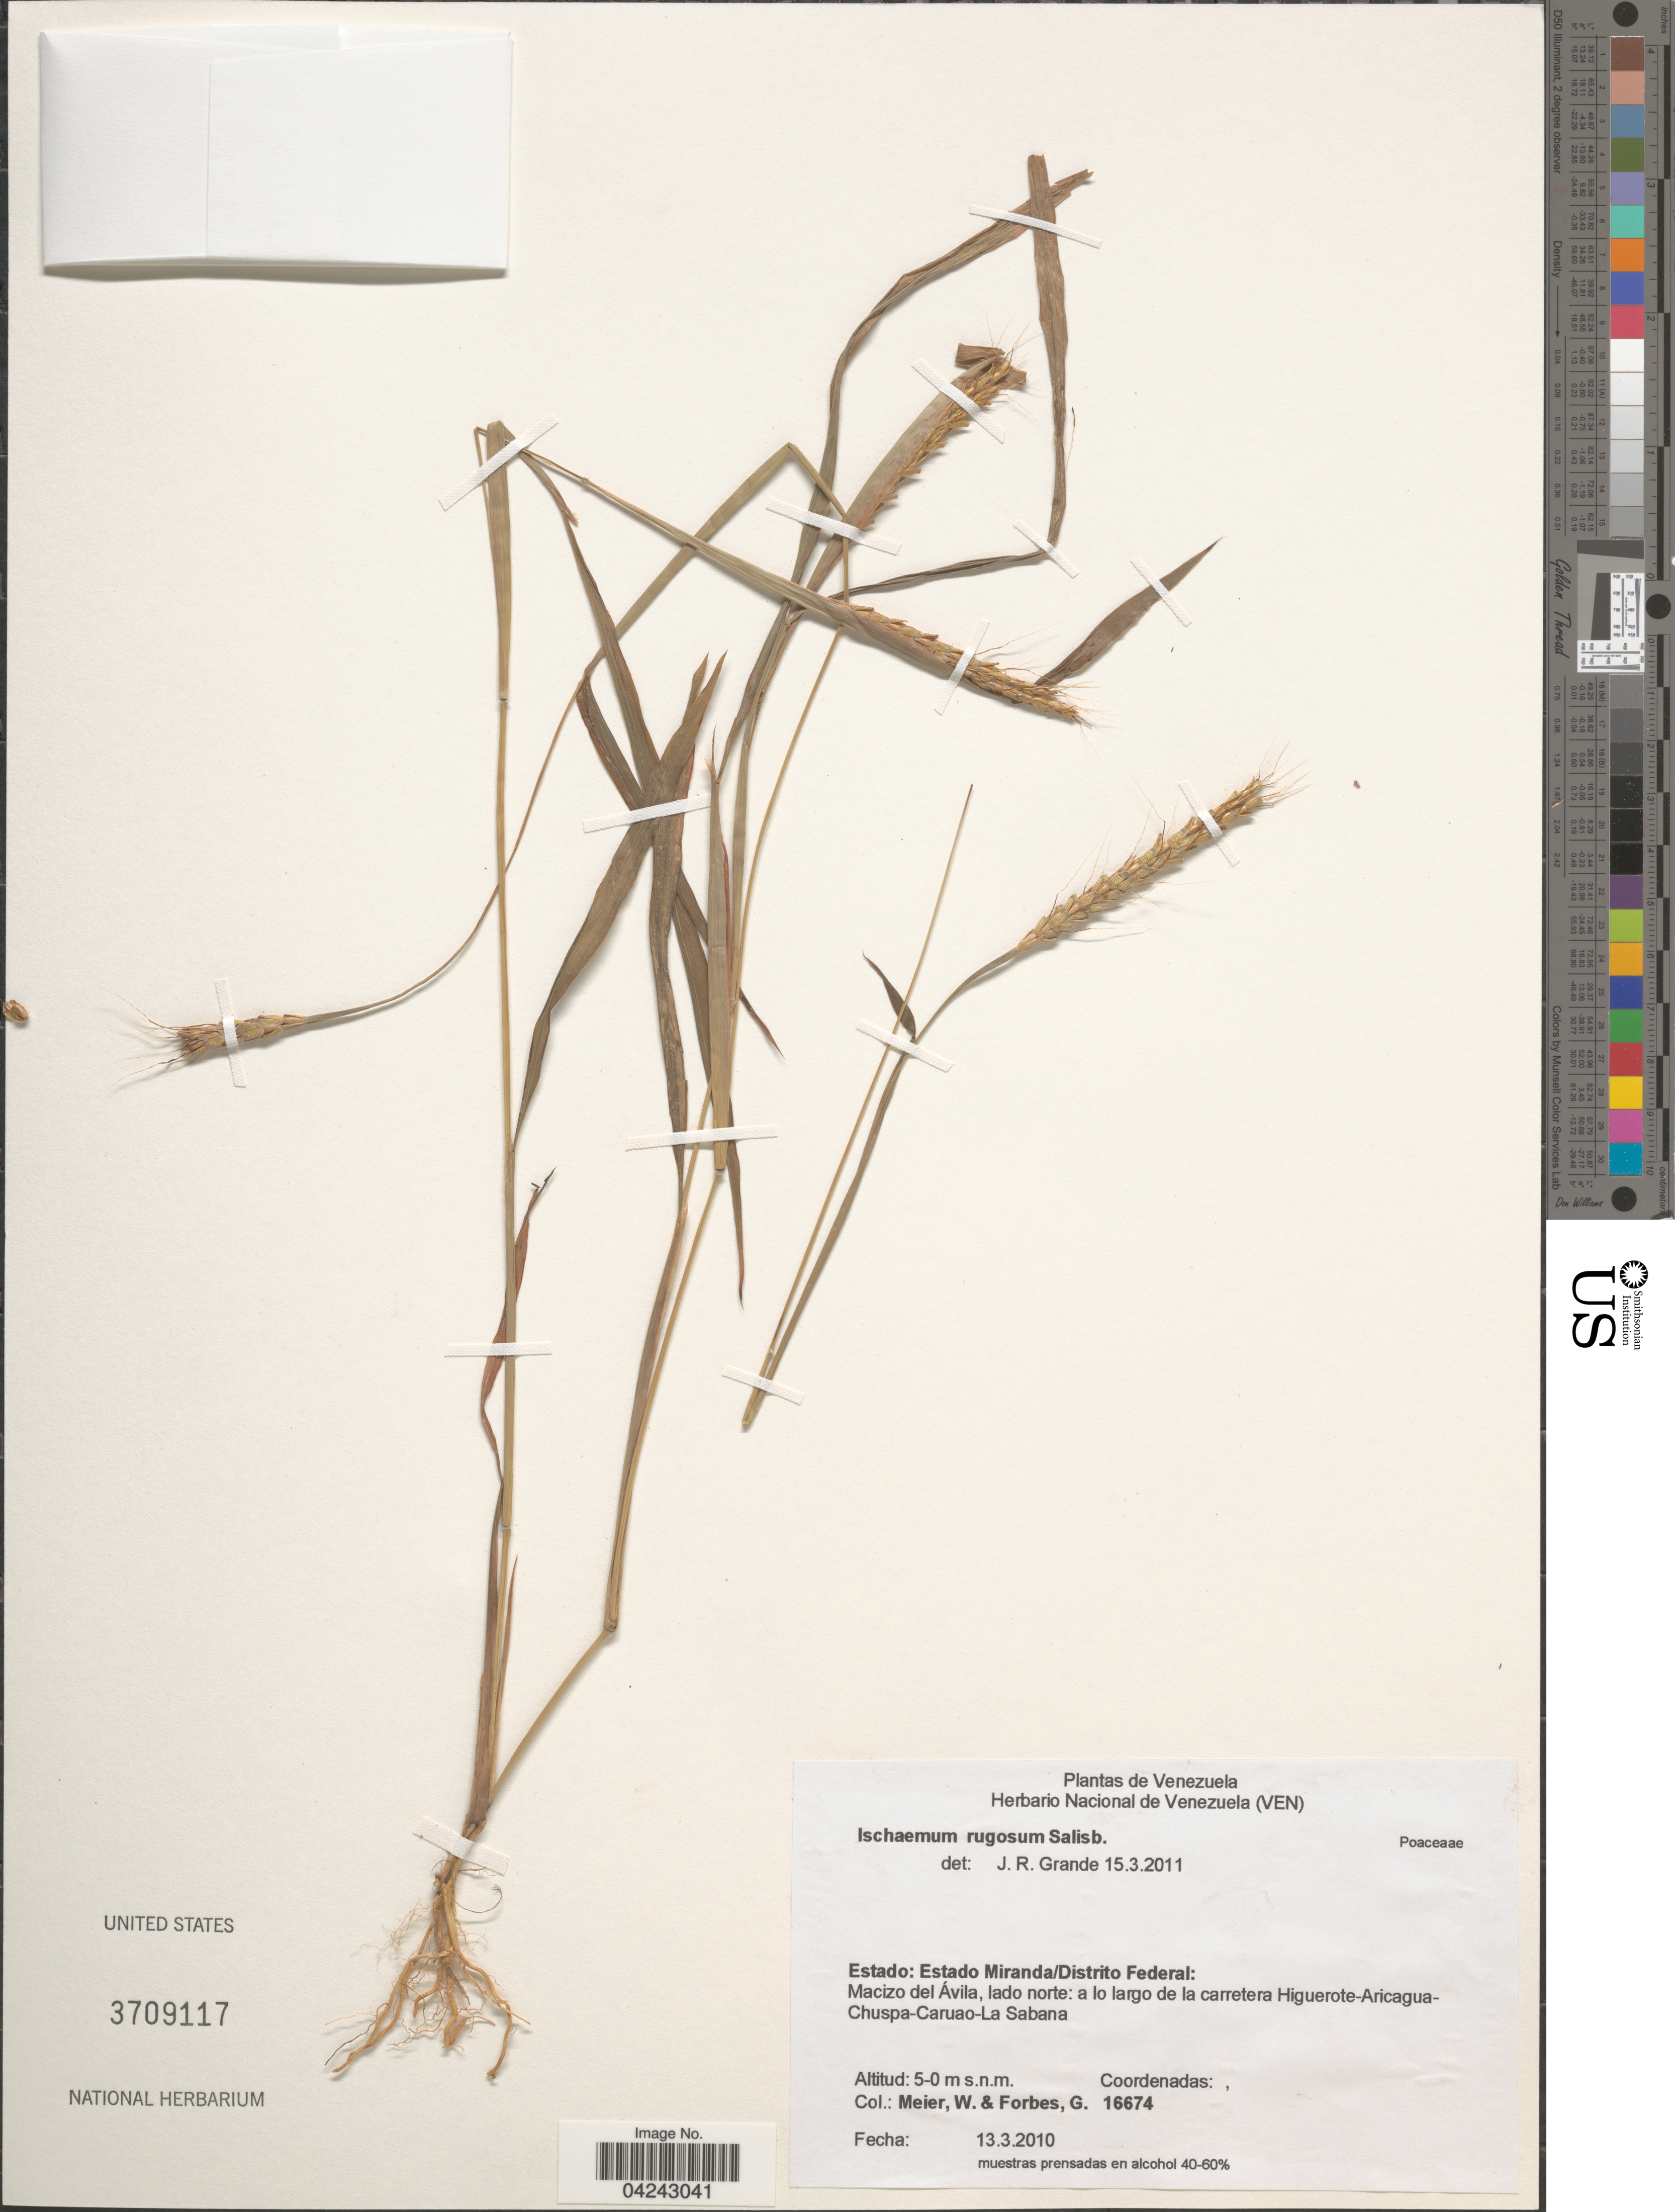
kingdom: Plantae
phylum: Tracheophyta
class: Liliopsida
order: Poales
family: Poaceae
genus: Ischaemum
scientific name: Ischaemum rugosum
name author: Salisb.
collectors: W. Meier & G. Forbes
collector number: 16674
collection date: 2010-03-13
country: Venezuela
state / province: Miranda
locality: Estado: Estado Miranda/Distrito Federal: Macizo del Ávila, lado norte: a lo largo de la carretera Hiquerote-Aricagua-Chuspa-Caruao-La Sabana.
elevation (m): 0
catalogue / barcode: US 3709117